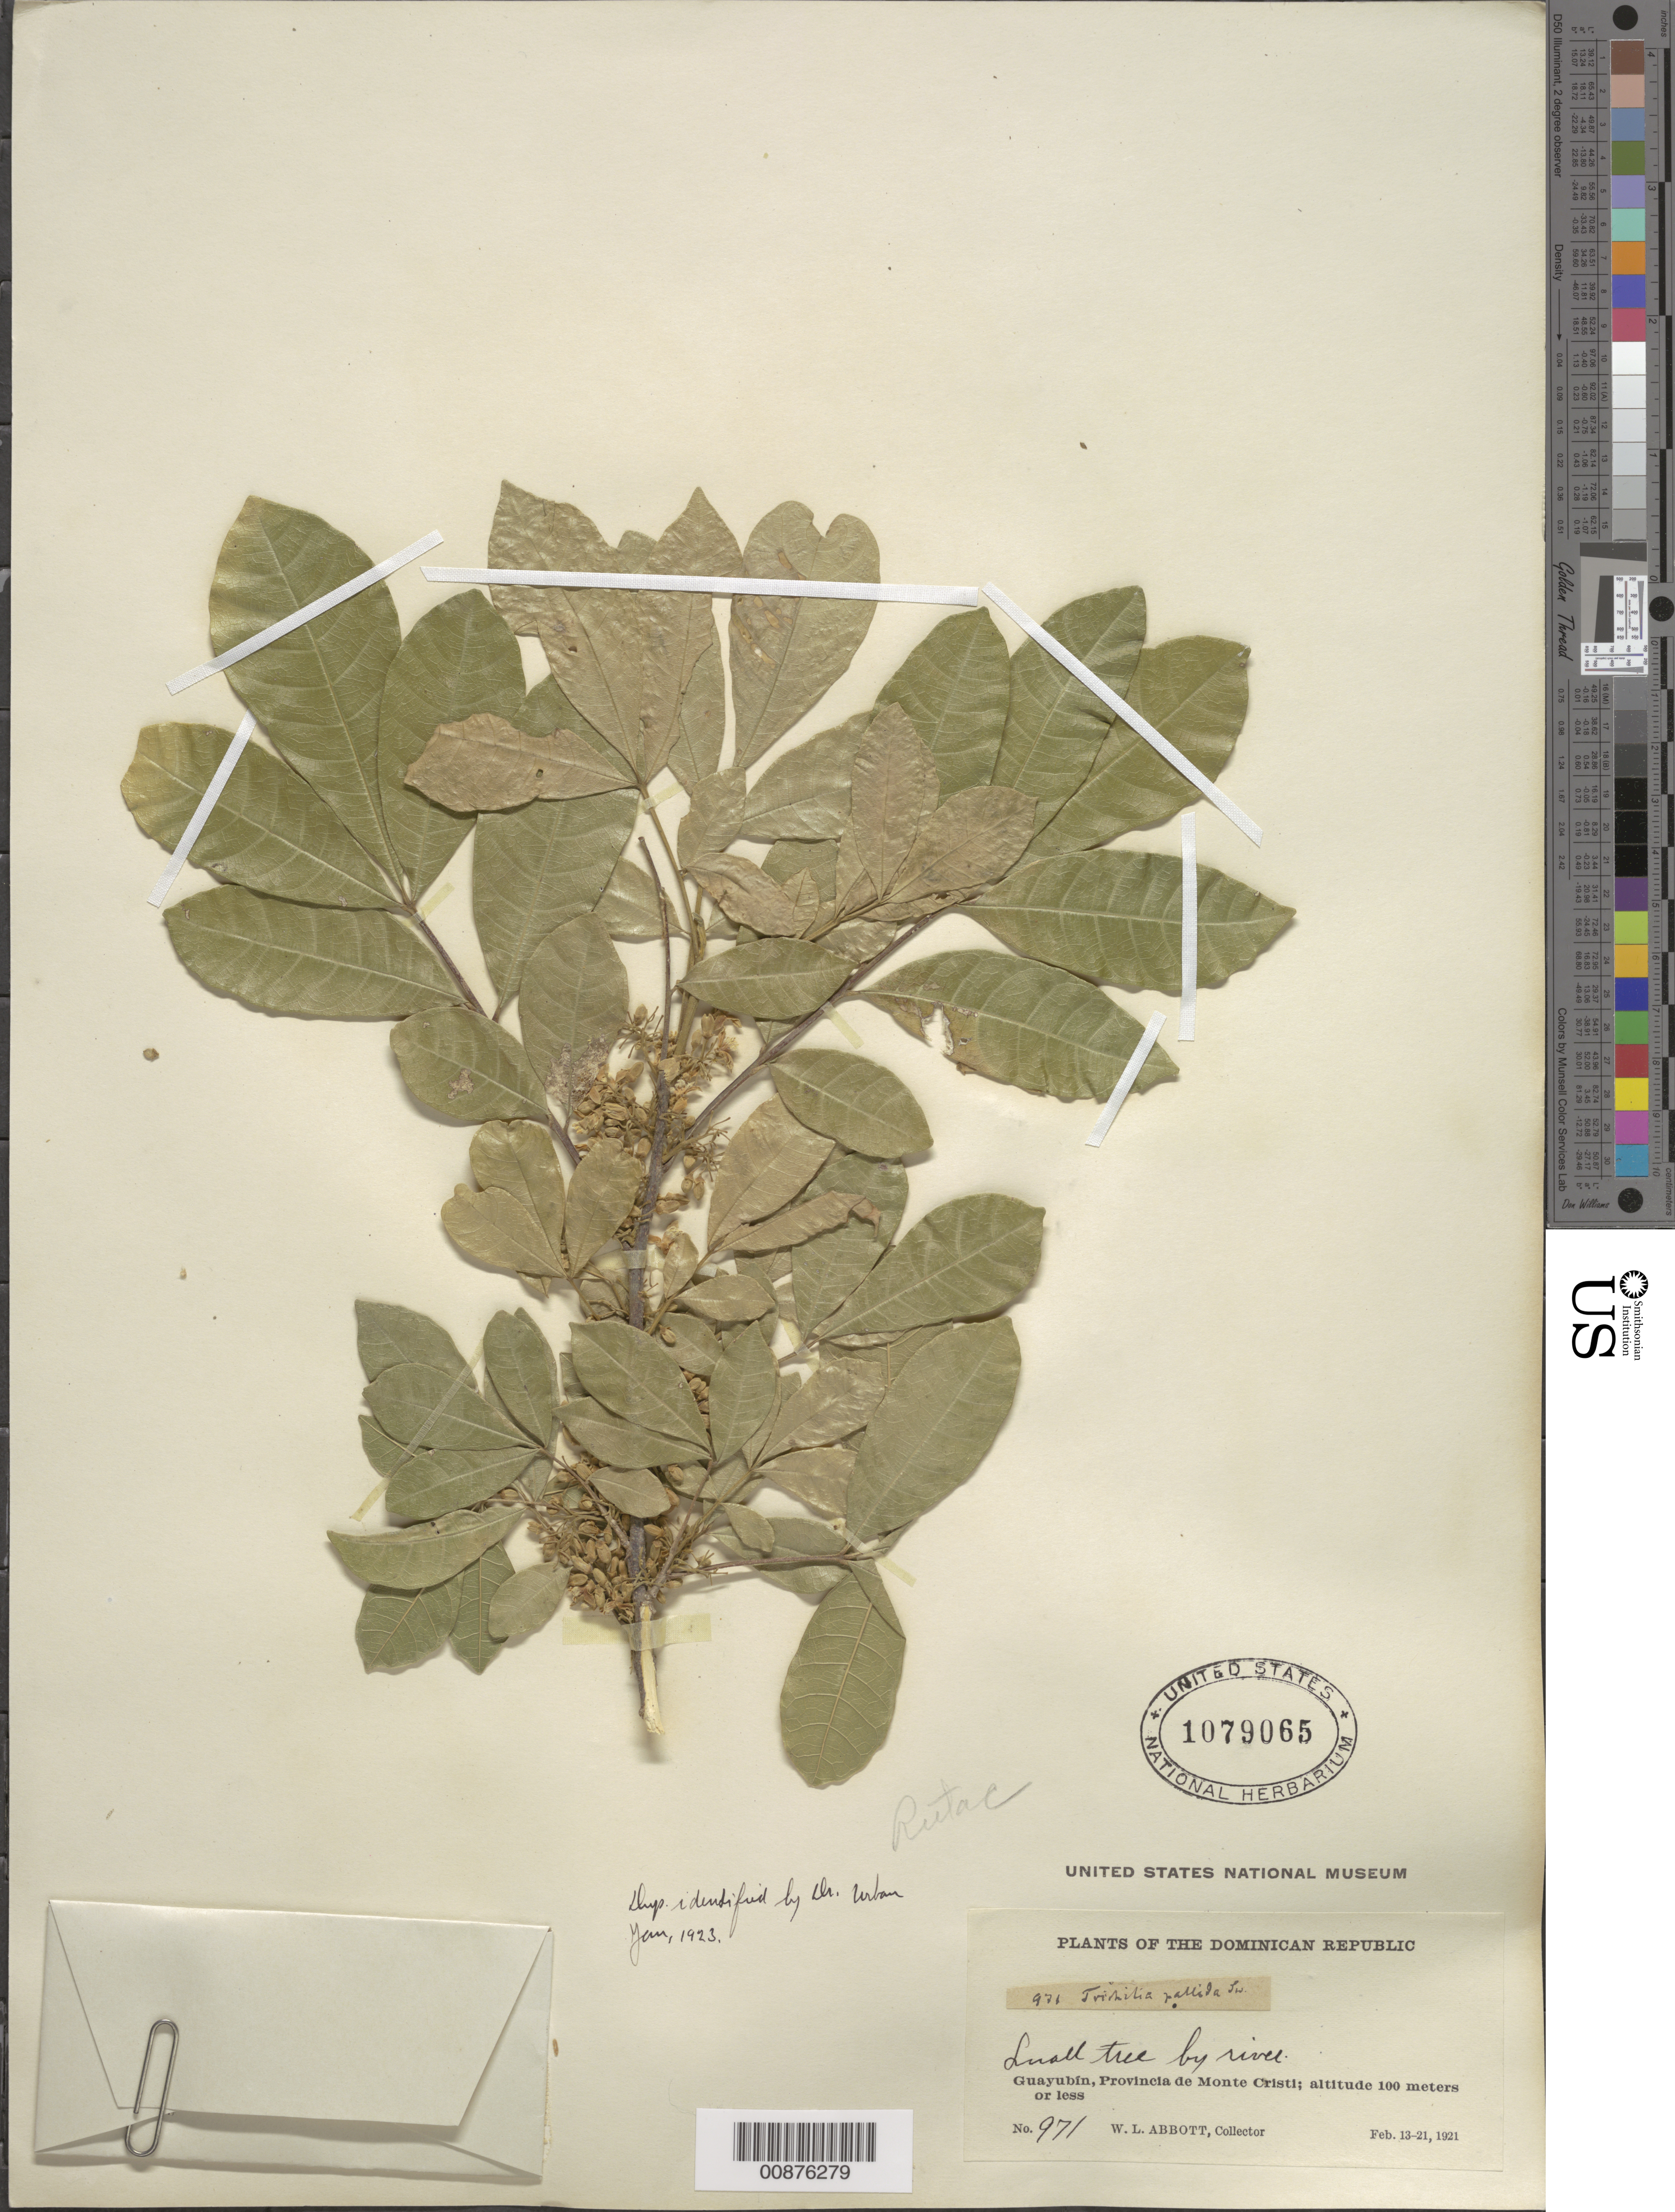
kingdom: Plantae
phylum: Tracheophyta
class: Magnoliopsida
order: Sapindales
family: Meliaceae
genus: Trichilia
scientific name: Trichilia pallida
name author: Sw.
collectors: W. L. Abbott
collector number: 971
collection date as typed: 13 Feb 1921 to 21 Feb 1921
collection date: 1921-02-13/1921-02-21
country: Dominican Republic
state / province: Monte Cristi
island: Hispaniola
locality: Guayubín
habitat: By river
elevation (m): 100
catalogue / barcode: US 1079065